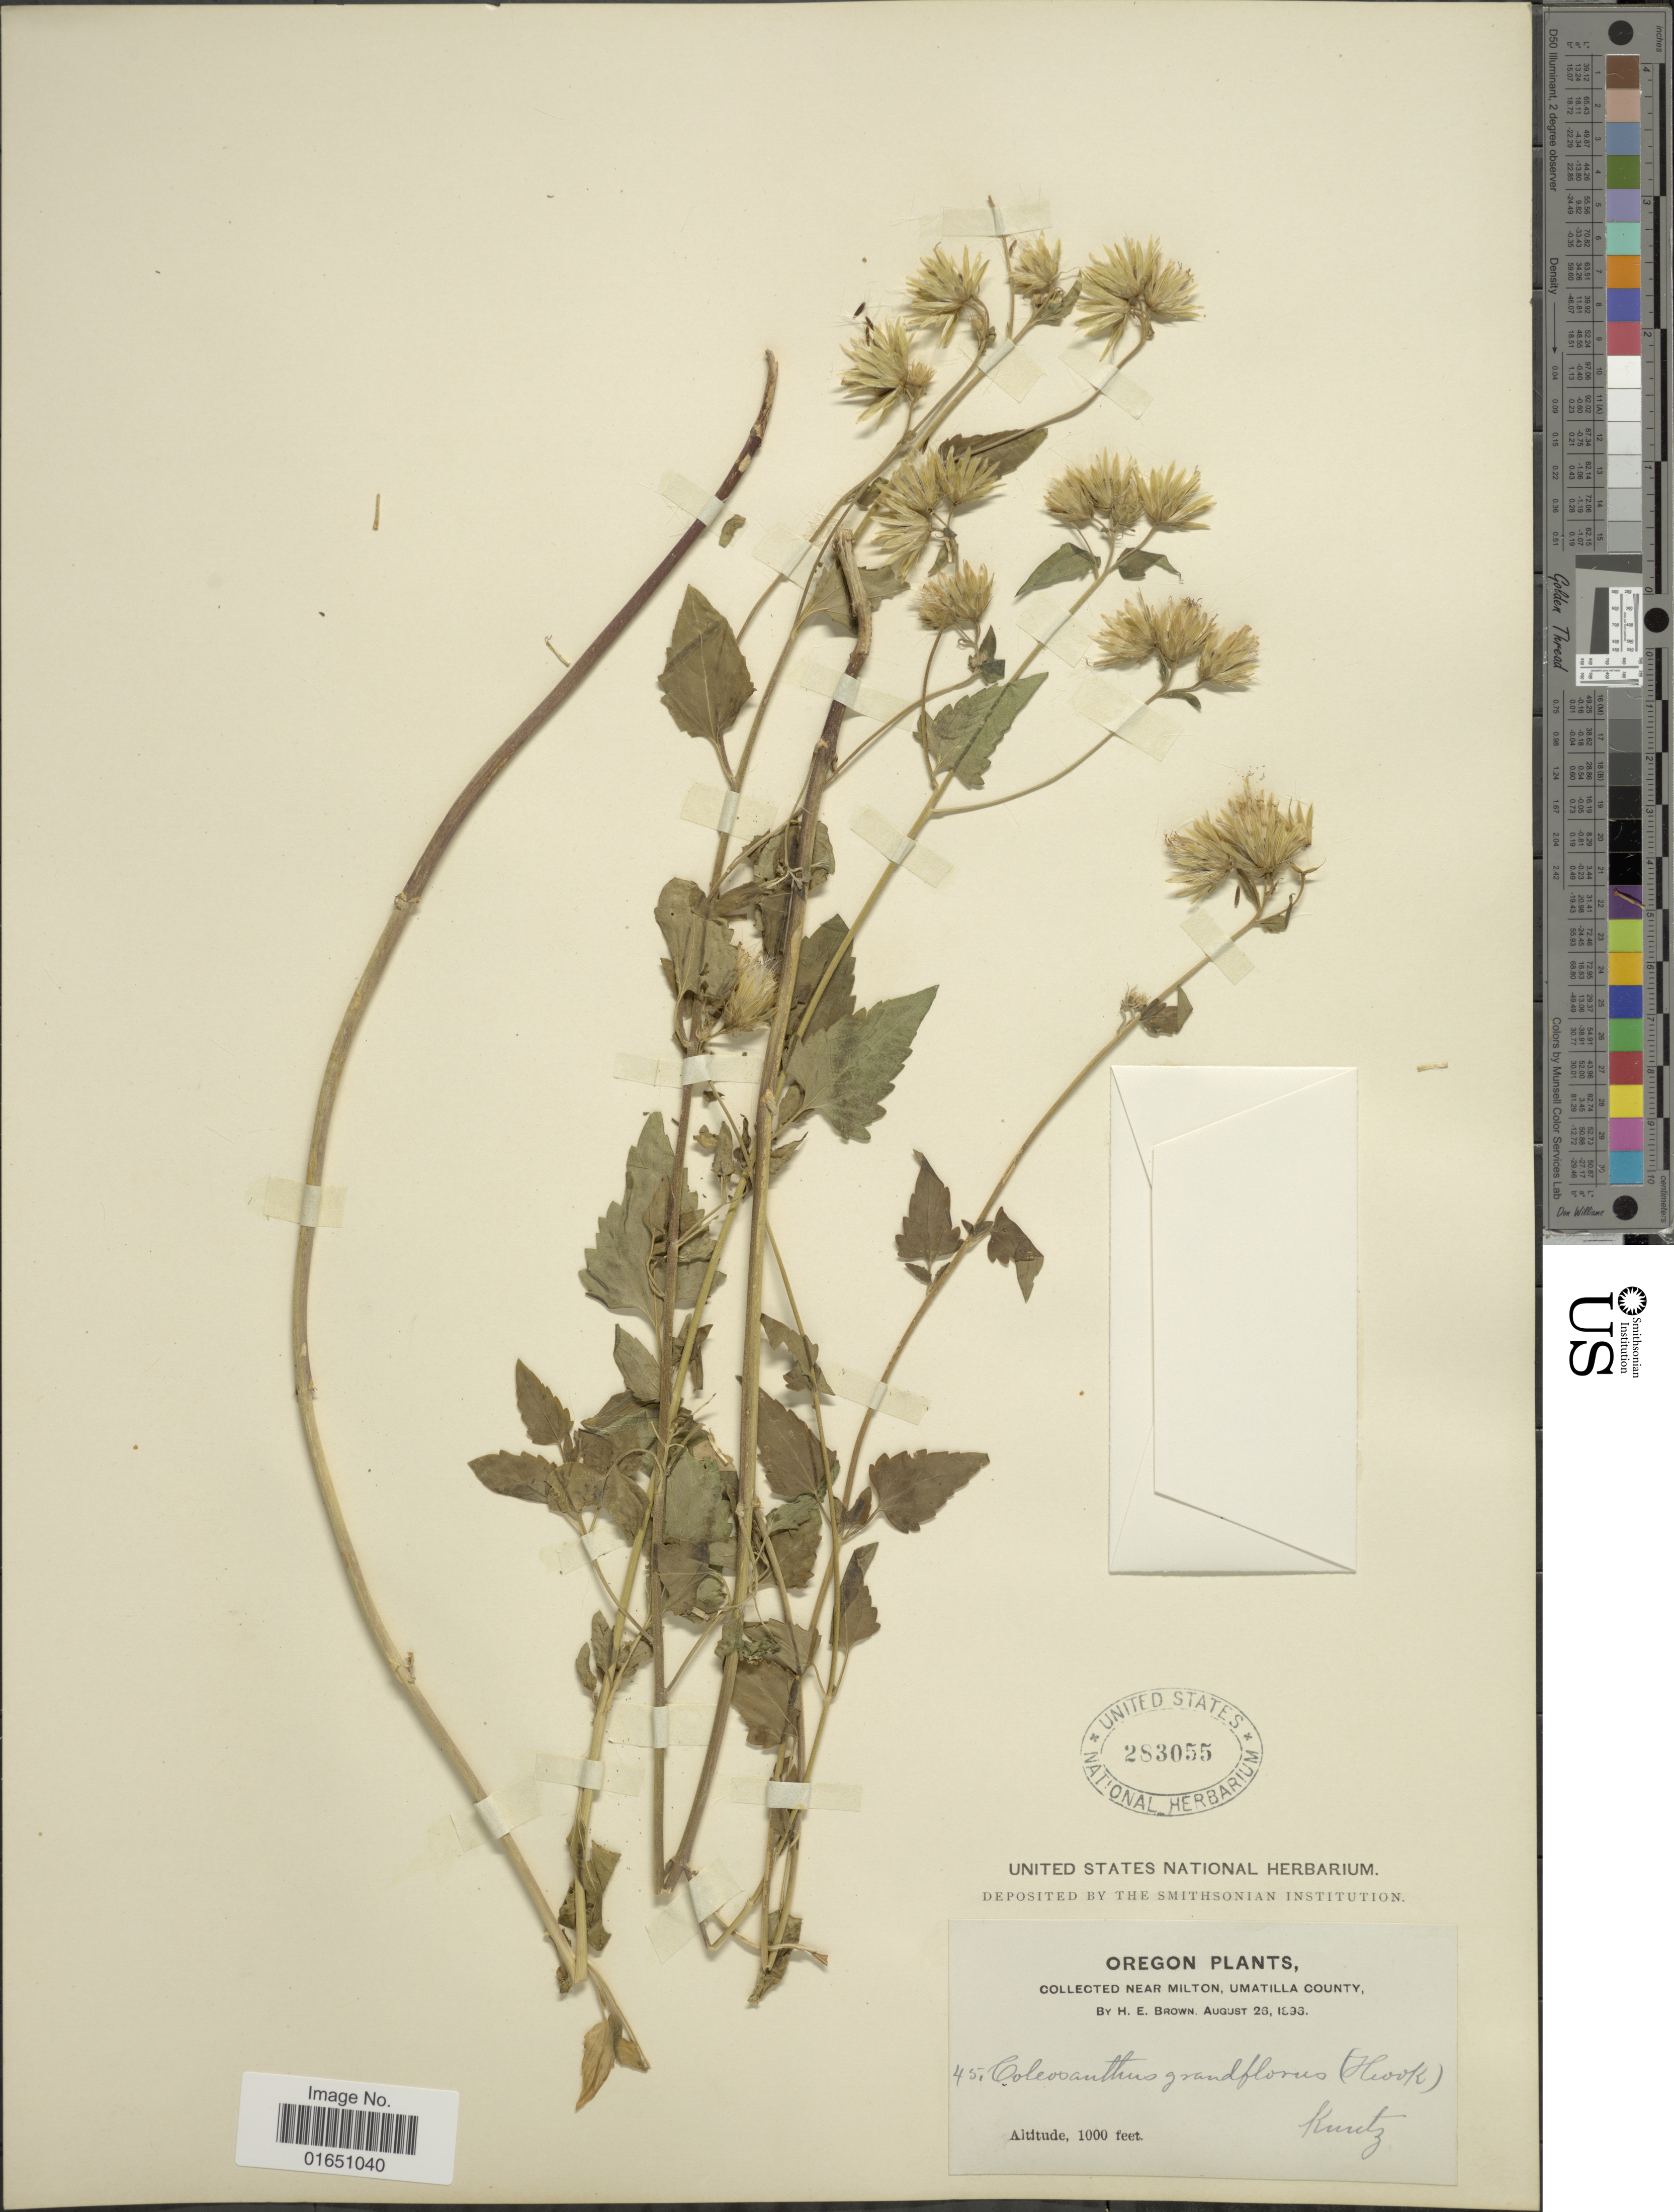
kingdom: Plantae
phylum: Tracheophyta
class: Magnoliopsida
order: Asterales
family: Asteraceae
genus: Brickellia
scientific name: Brickellia grandiflora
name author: (Hook.) Nutt.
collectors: H. E. Brown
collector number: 45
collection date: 1896-08-26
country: United States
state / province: Oregon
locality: Near Milton, Umatilla County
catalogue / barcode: US 283055